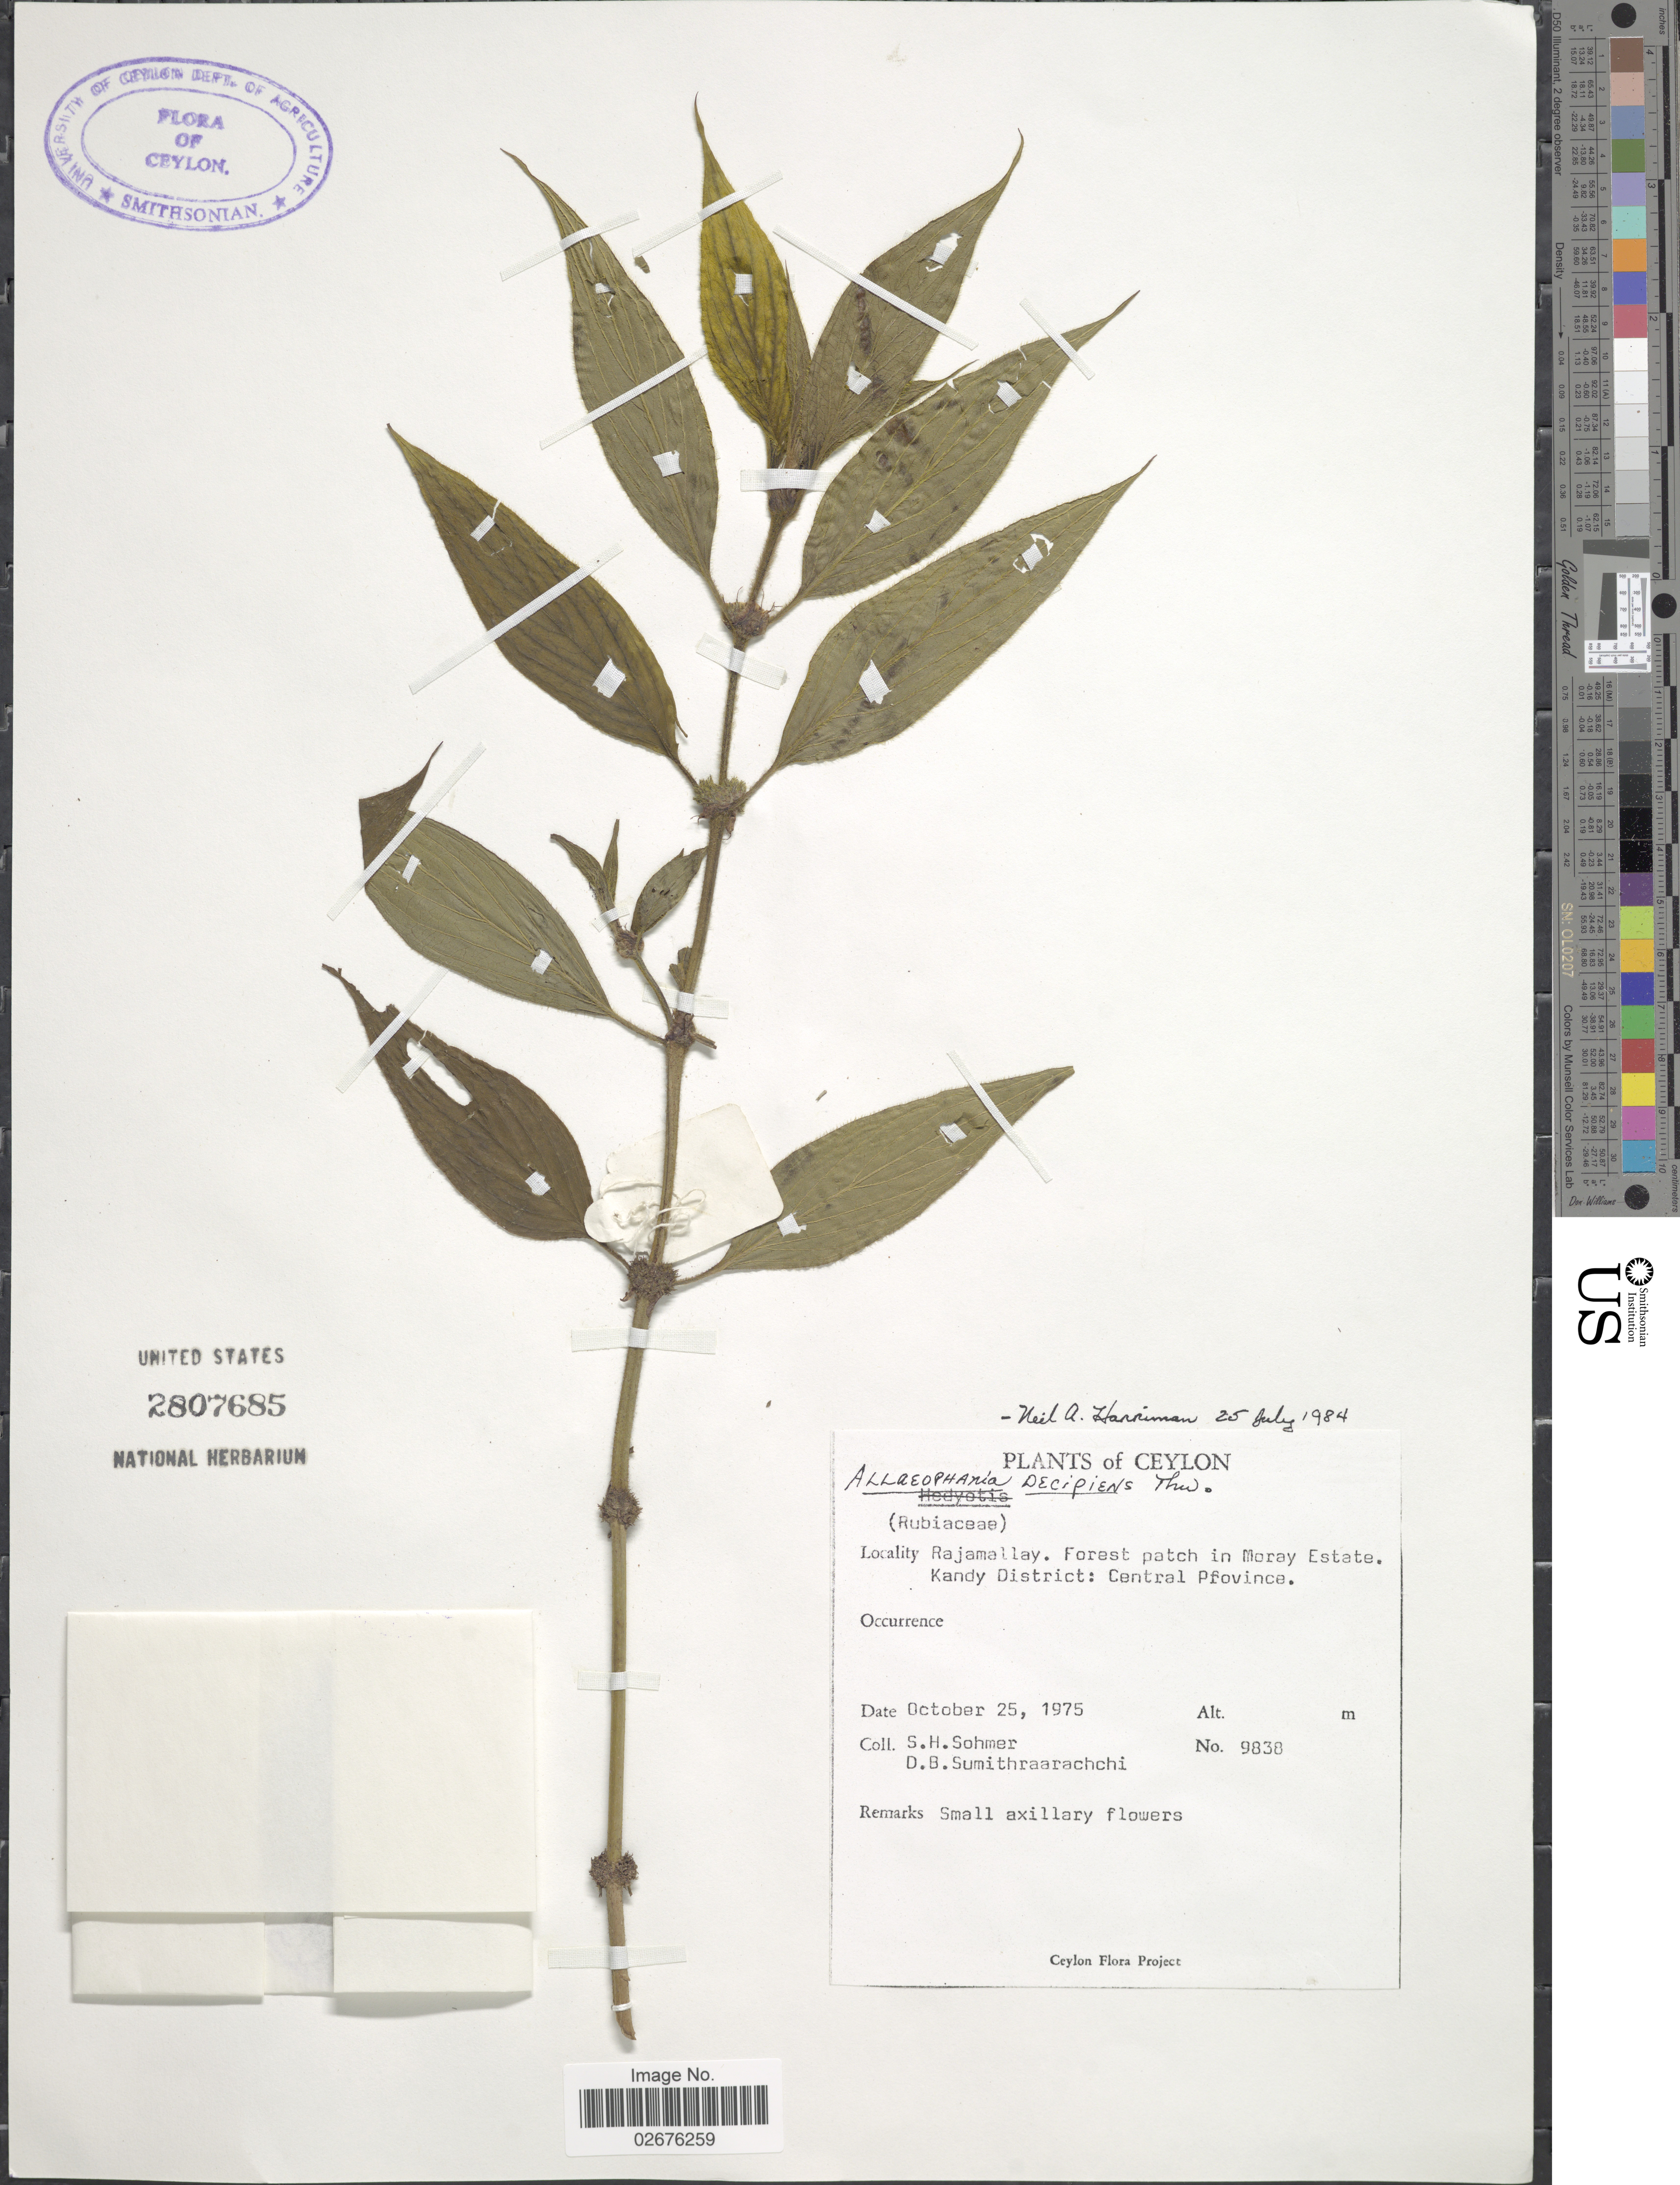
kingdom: Plantae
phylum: Tracheophyta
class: Magnoliopsida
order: Gentianales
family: Rubiaceae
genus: Allaeophania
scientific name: Allaeophania decipiens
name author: Thwaites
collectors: S. H. Sohmer & D. B. Sumithraarachchi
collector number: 9838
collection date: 1975-10-25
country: Sri Lanka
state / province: Central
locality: Ceylon. Rajamallay. Forest patch in Moray Estate. Kandy District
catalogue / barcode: US 2807685